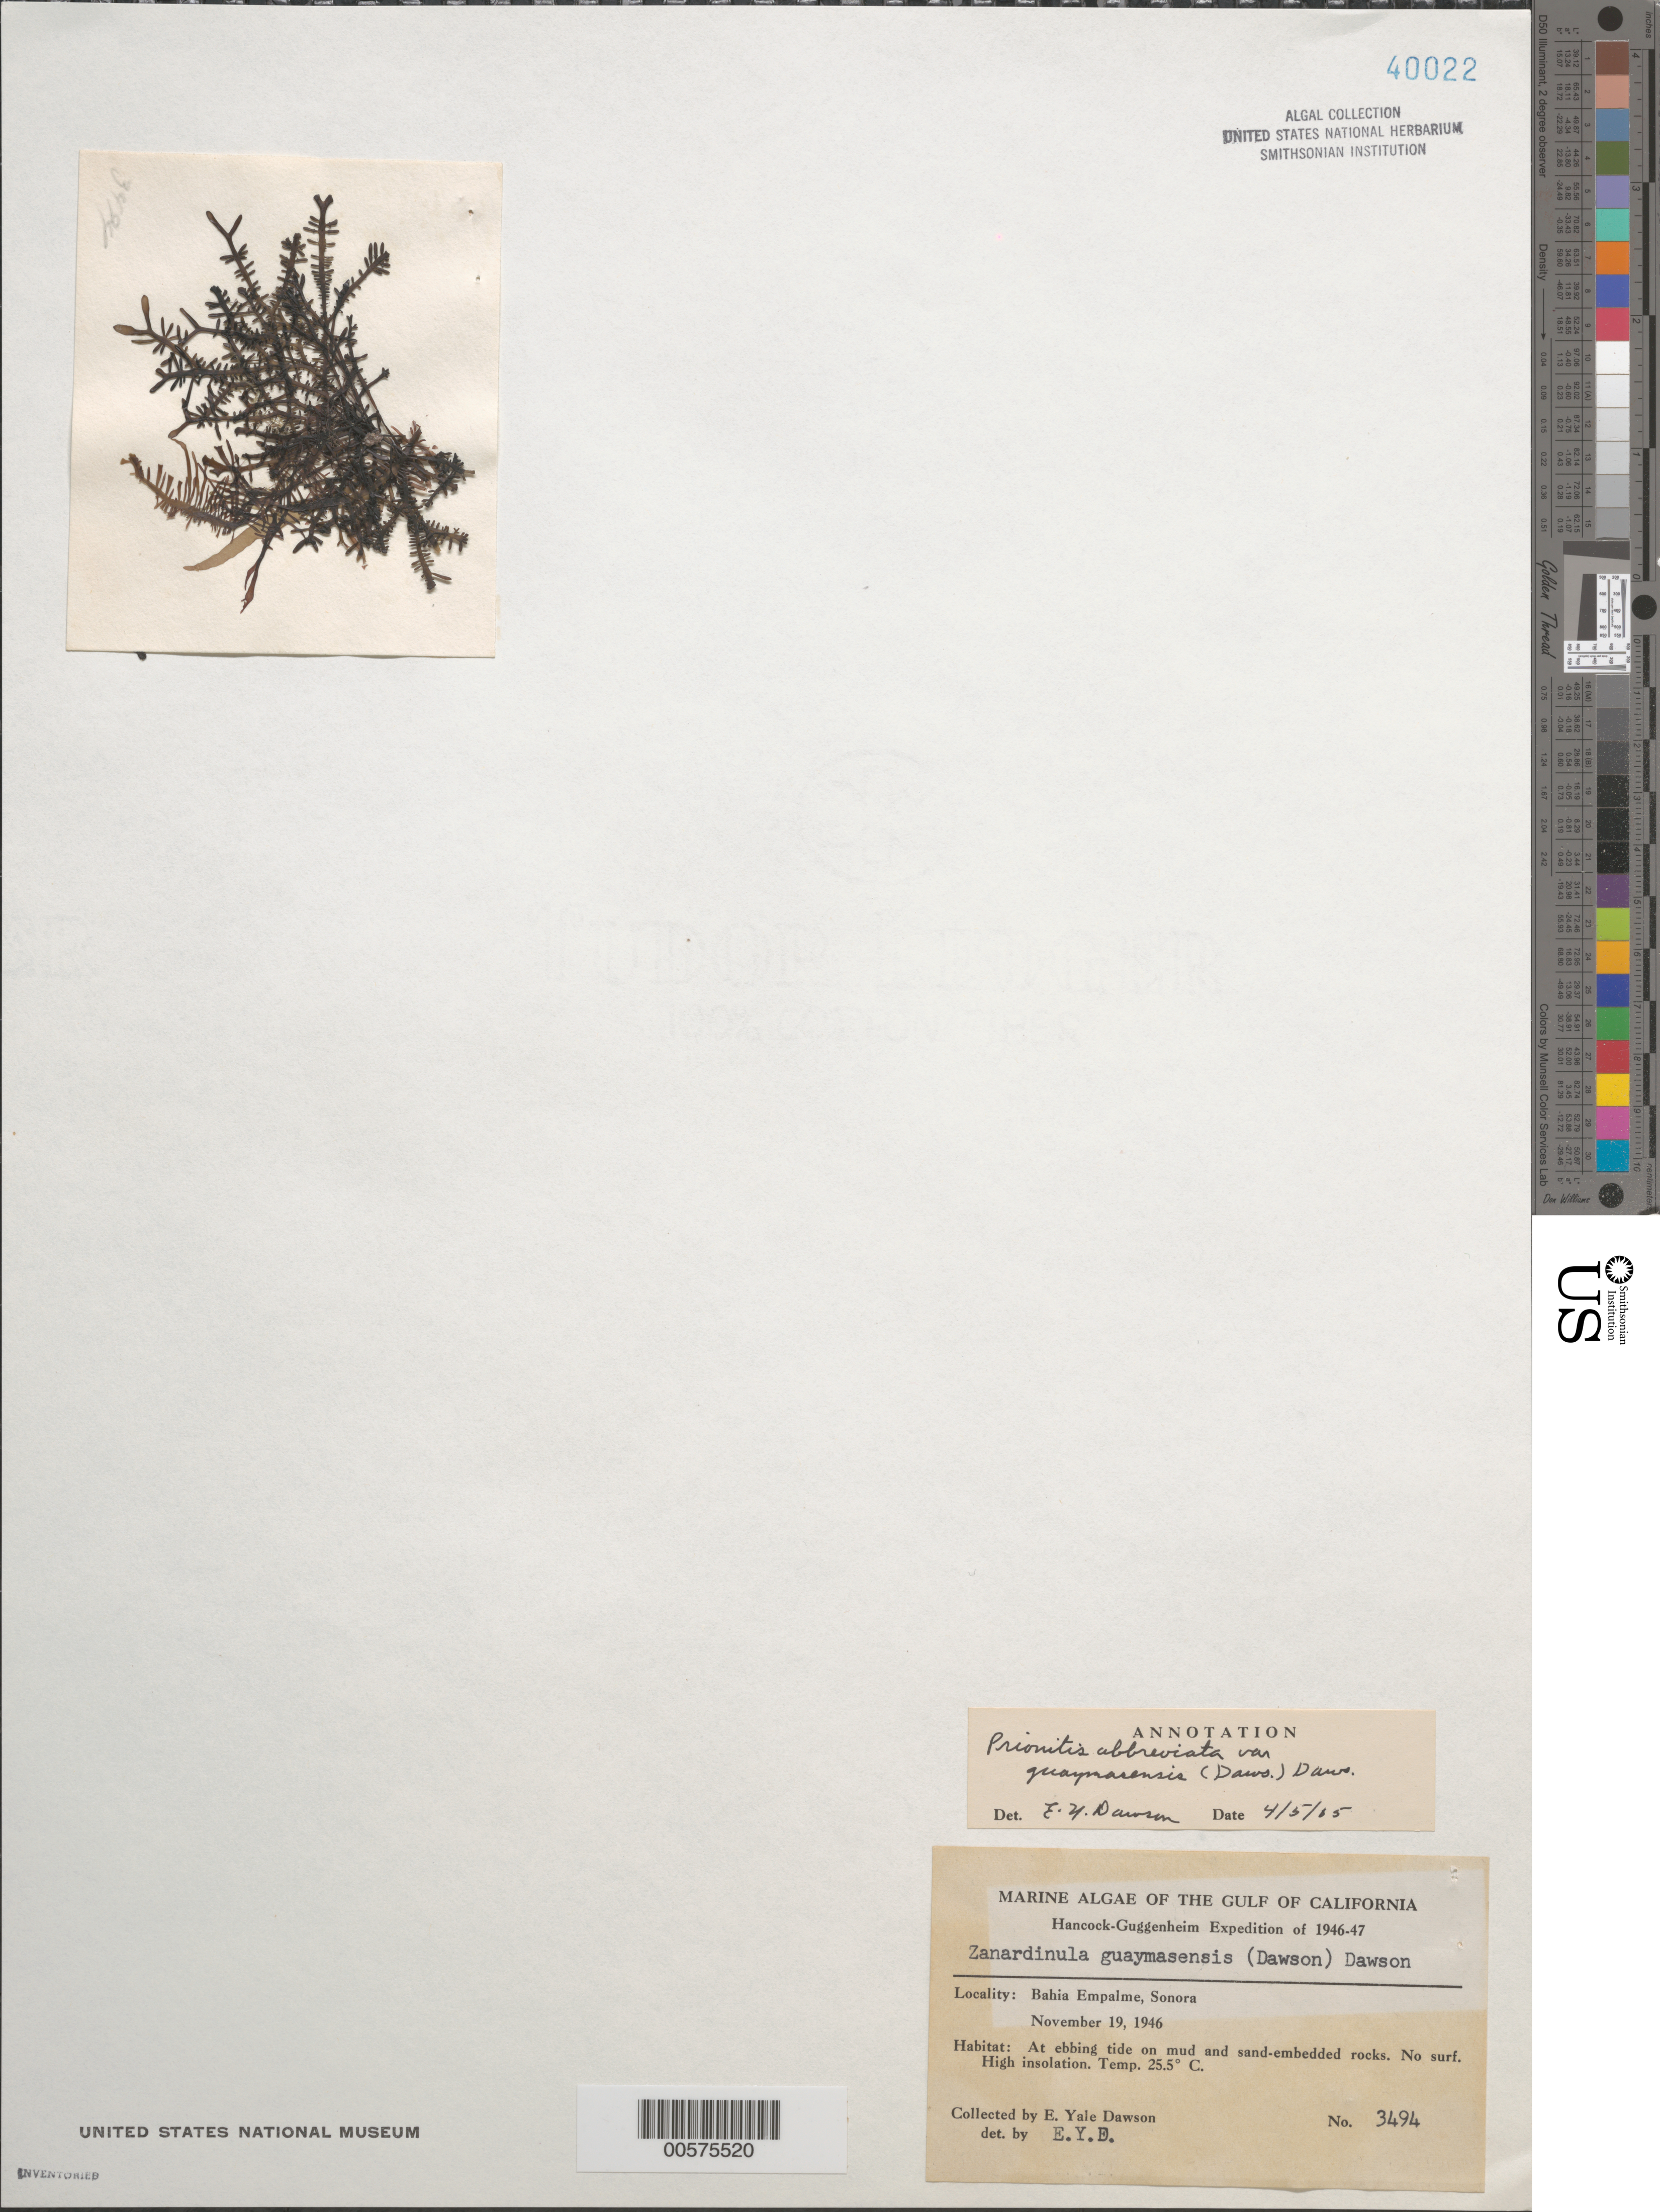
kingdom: Plantae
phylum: Rhodophyta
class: Florideophyceae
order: Cryptonemiales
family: Cryptonemiaceae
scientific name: Prionitis abbreviata var. guaymasensis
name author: (E.Y. Dawson) E.Y. Dawson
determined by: Dawson, E. Y.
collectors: E. Y. Dawson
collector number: EYD 3494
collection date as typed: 19 Nov 1946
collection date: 1946-11-19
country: Mexico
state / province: Sonora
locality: Bahia Empalme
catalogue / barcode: US 40022